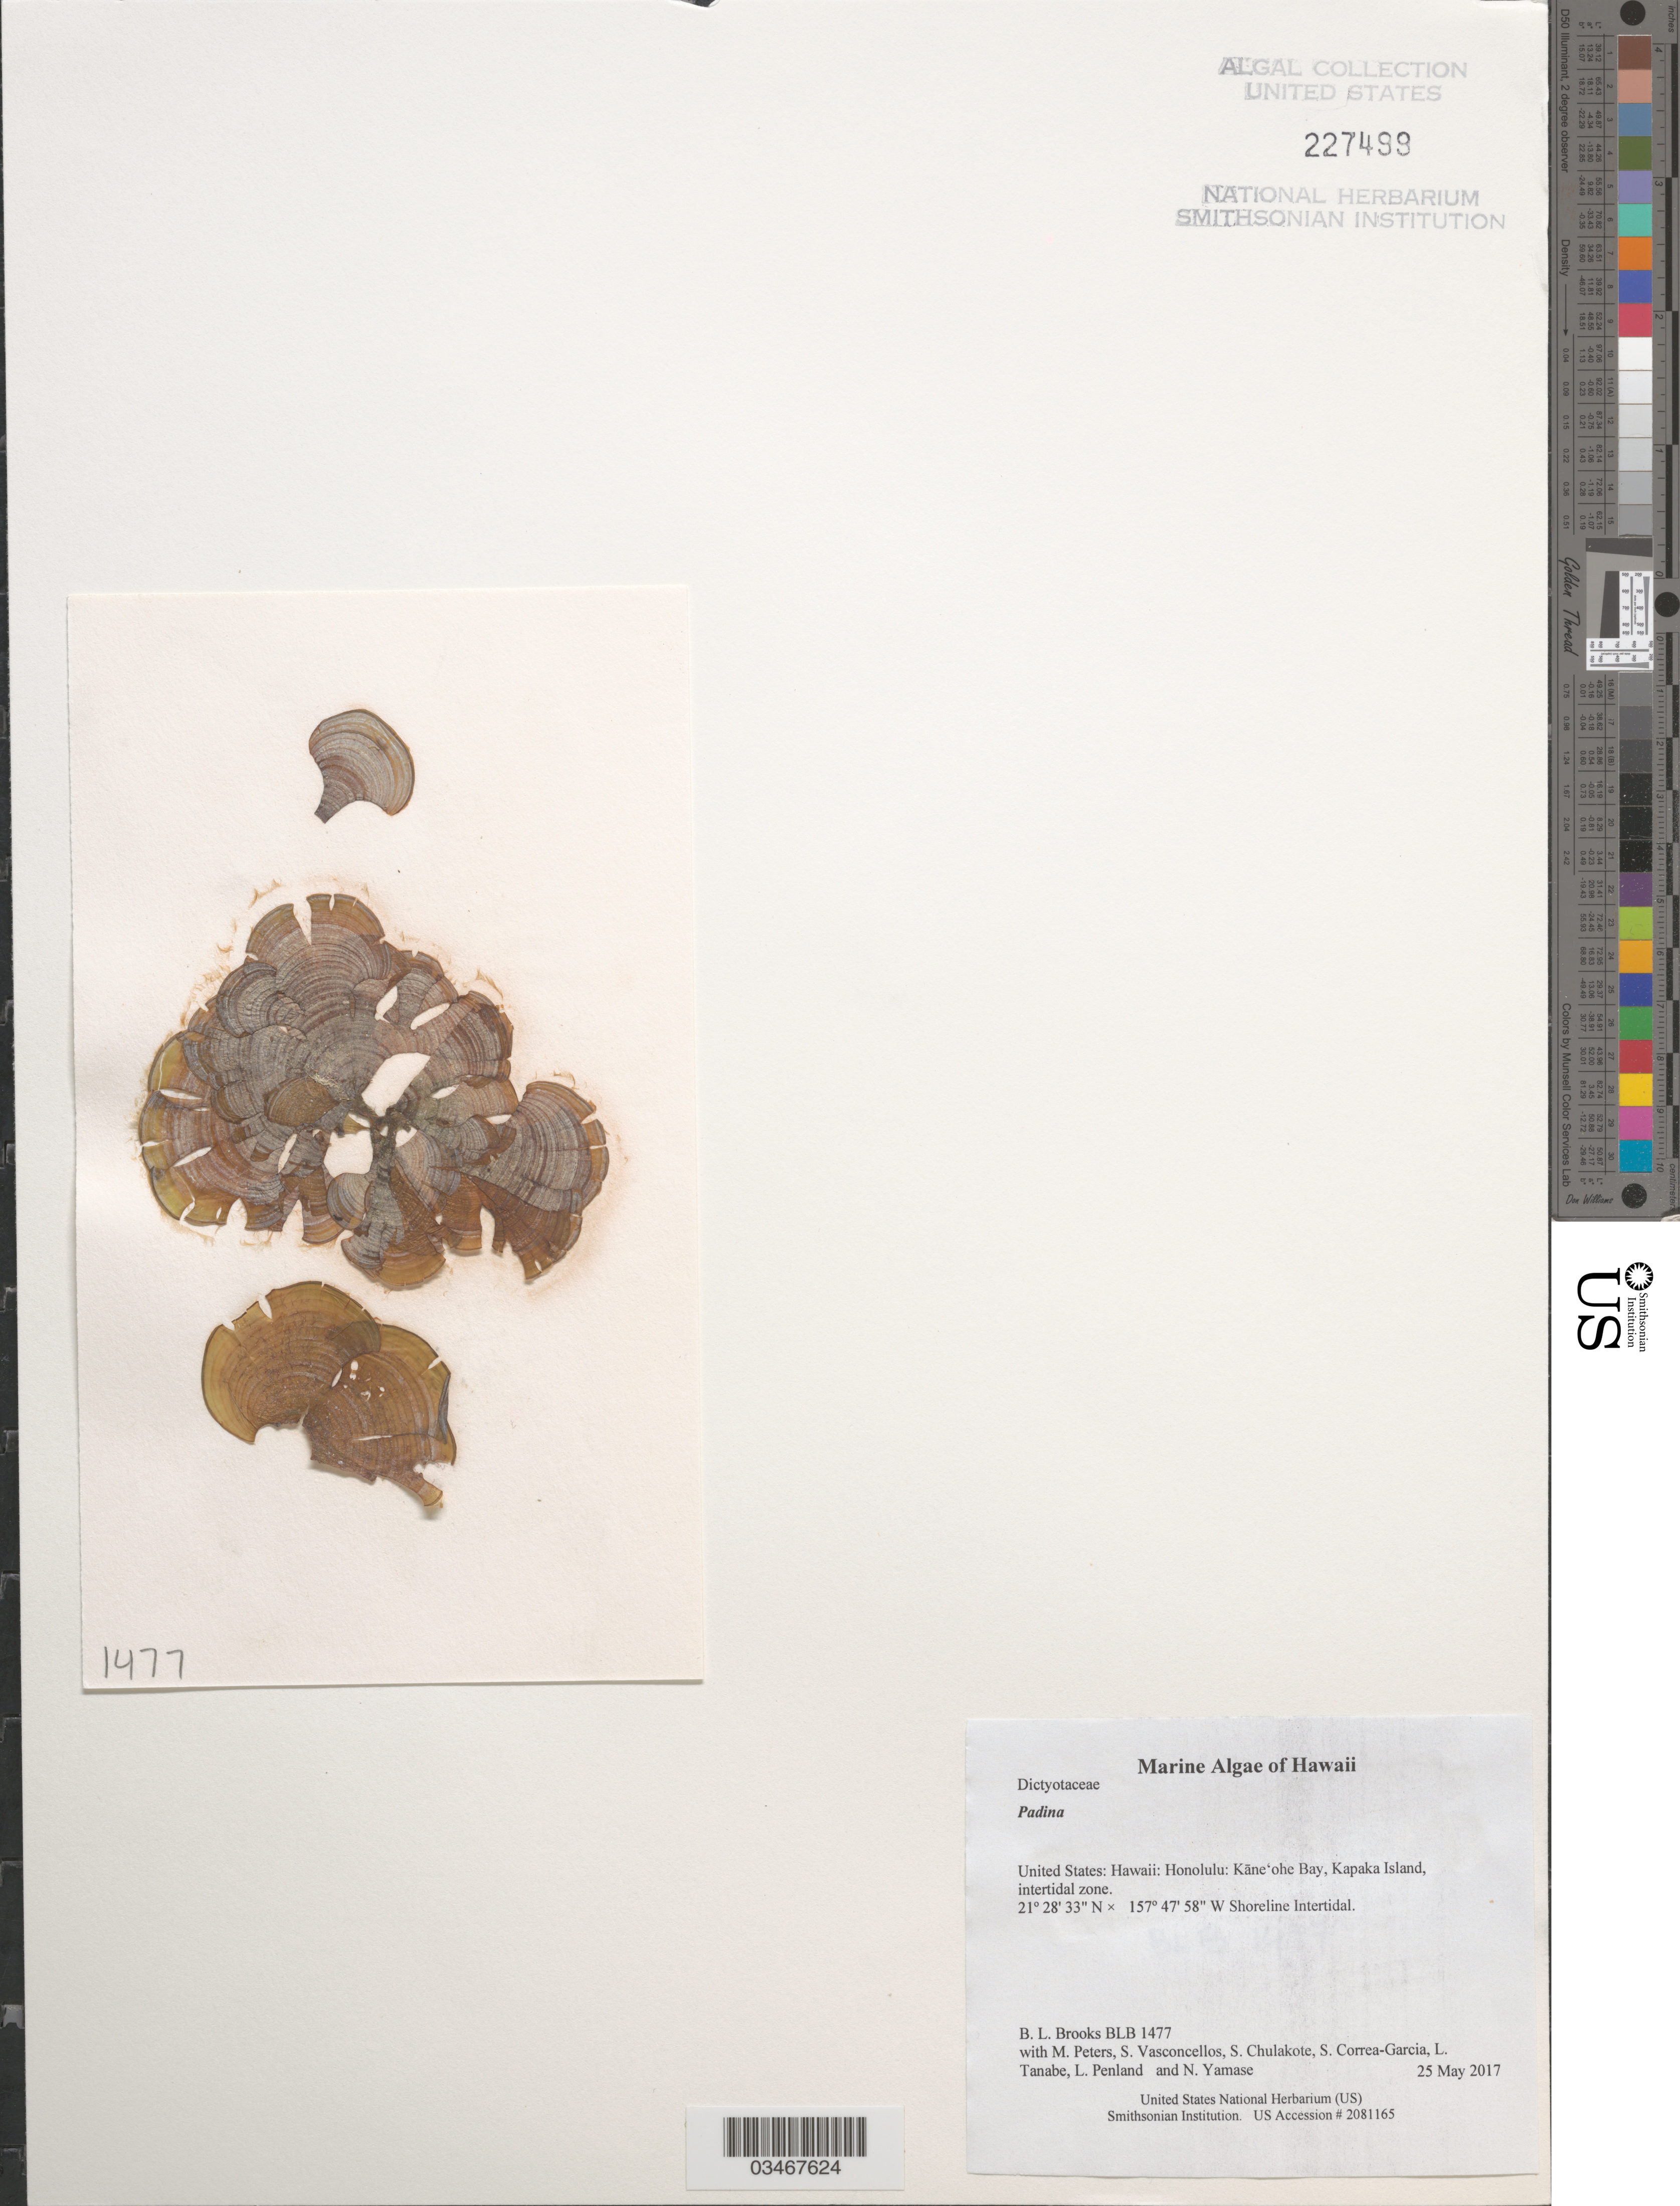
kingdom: Chromista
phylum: Ochrophyta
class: Phaeophyceae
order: Dictyotales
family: Dictyotaceae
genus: Padina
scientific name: Padina sp.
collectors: B. Brooks, M. Peters, S. Vasconcellos, S. Chulakote & et al.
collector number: BLB 1477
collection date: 2017-05-25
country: United States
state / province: Hawaii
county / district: Honolulu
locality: Honolulu: Kāne'ohe Bay, Kapaka Island, intertidal zone.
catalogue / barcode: US 227499